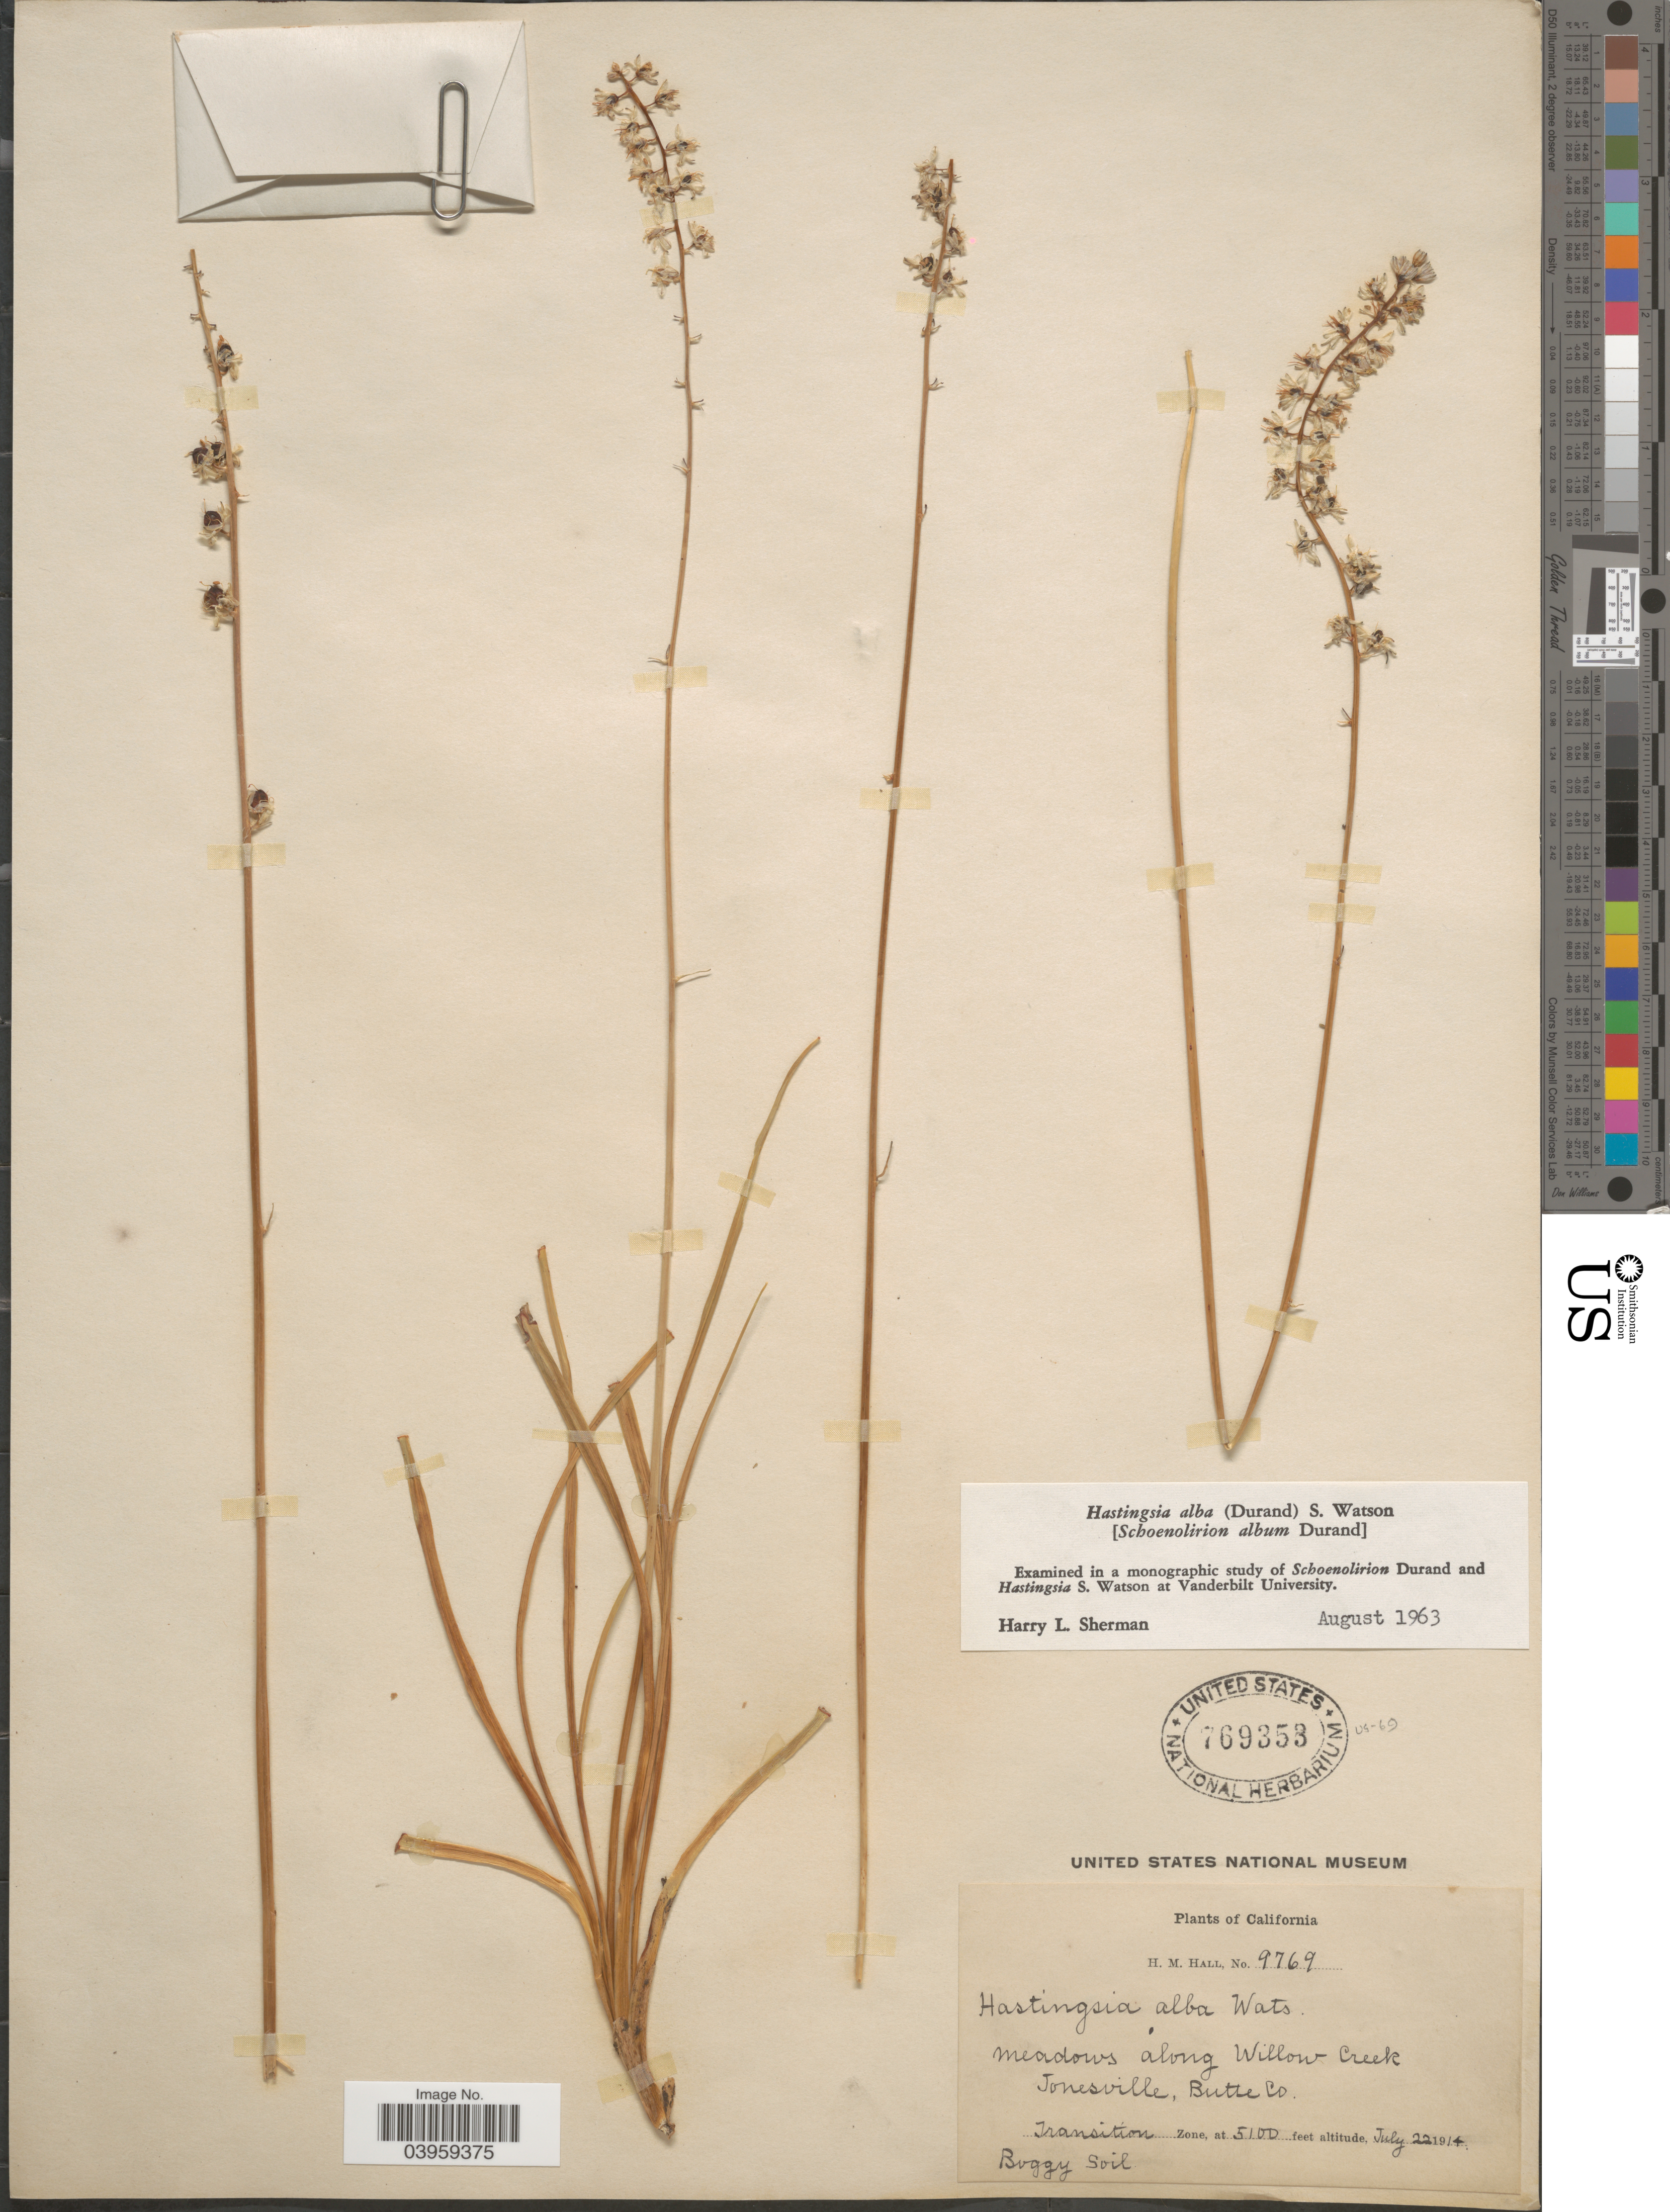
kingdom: Plantae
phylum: Tracheophyta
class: Liliopsida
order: Asparagales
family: Asparagaceae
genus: Hastingsia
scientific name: Hastingsia alba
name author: (Durand) S. Watson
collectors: H. M. Hall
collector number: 9769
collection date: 1914-07-22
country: United States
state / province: California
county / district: Butte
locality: Along Willow Creek Jonesville, Butte Co. Transition Zone.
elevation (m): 1554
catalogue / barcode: US 769353